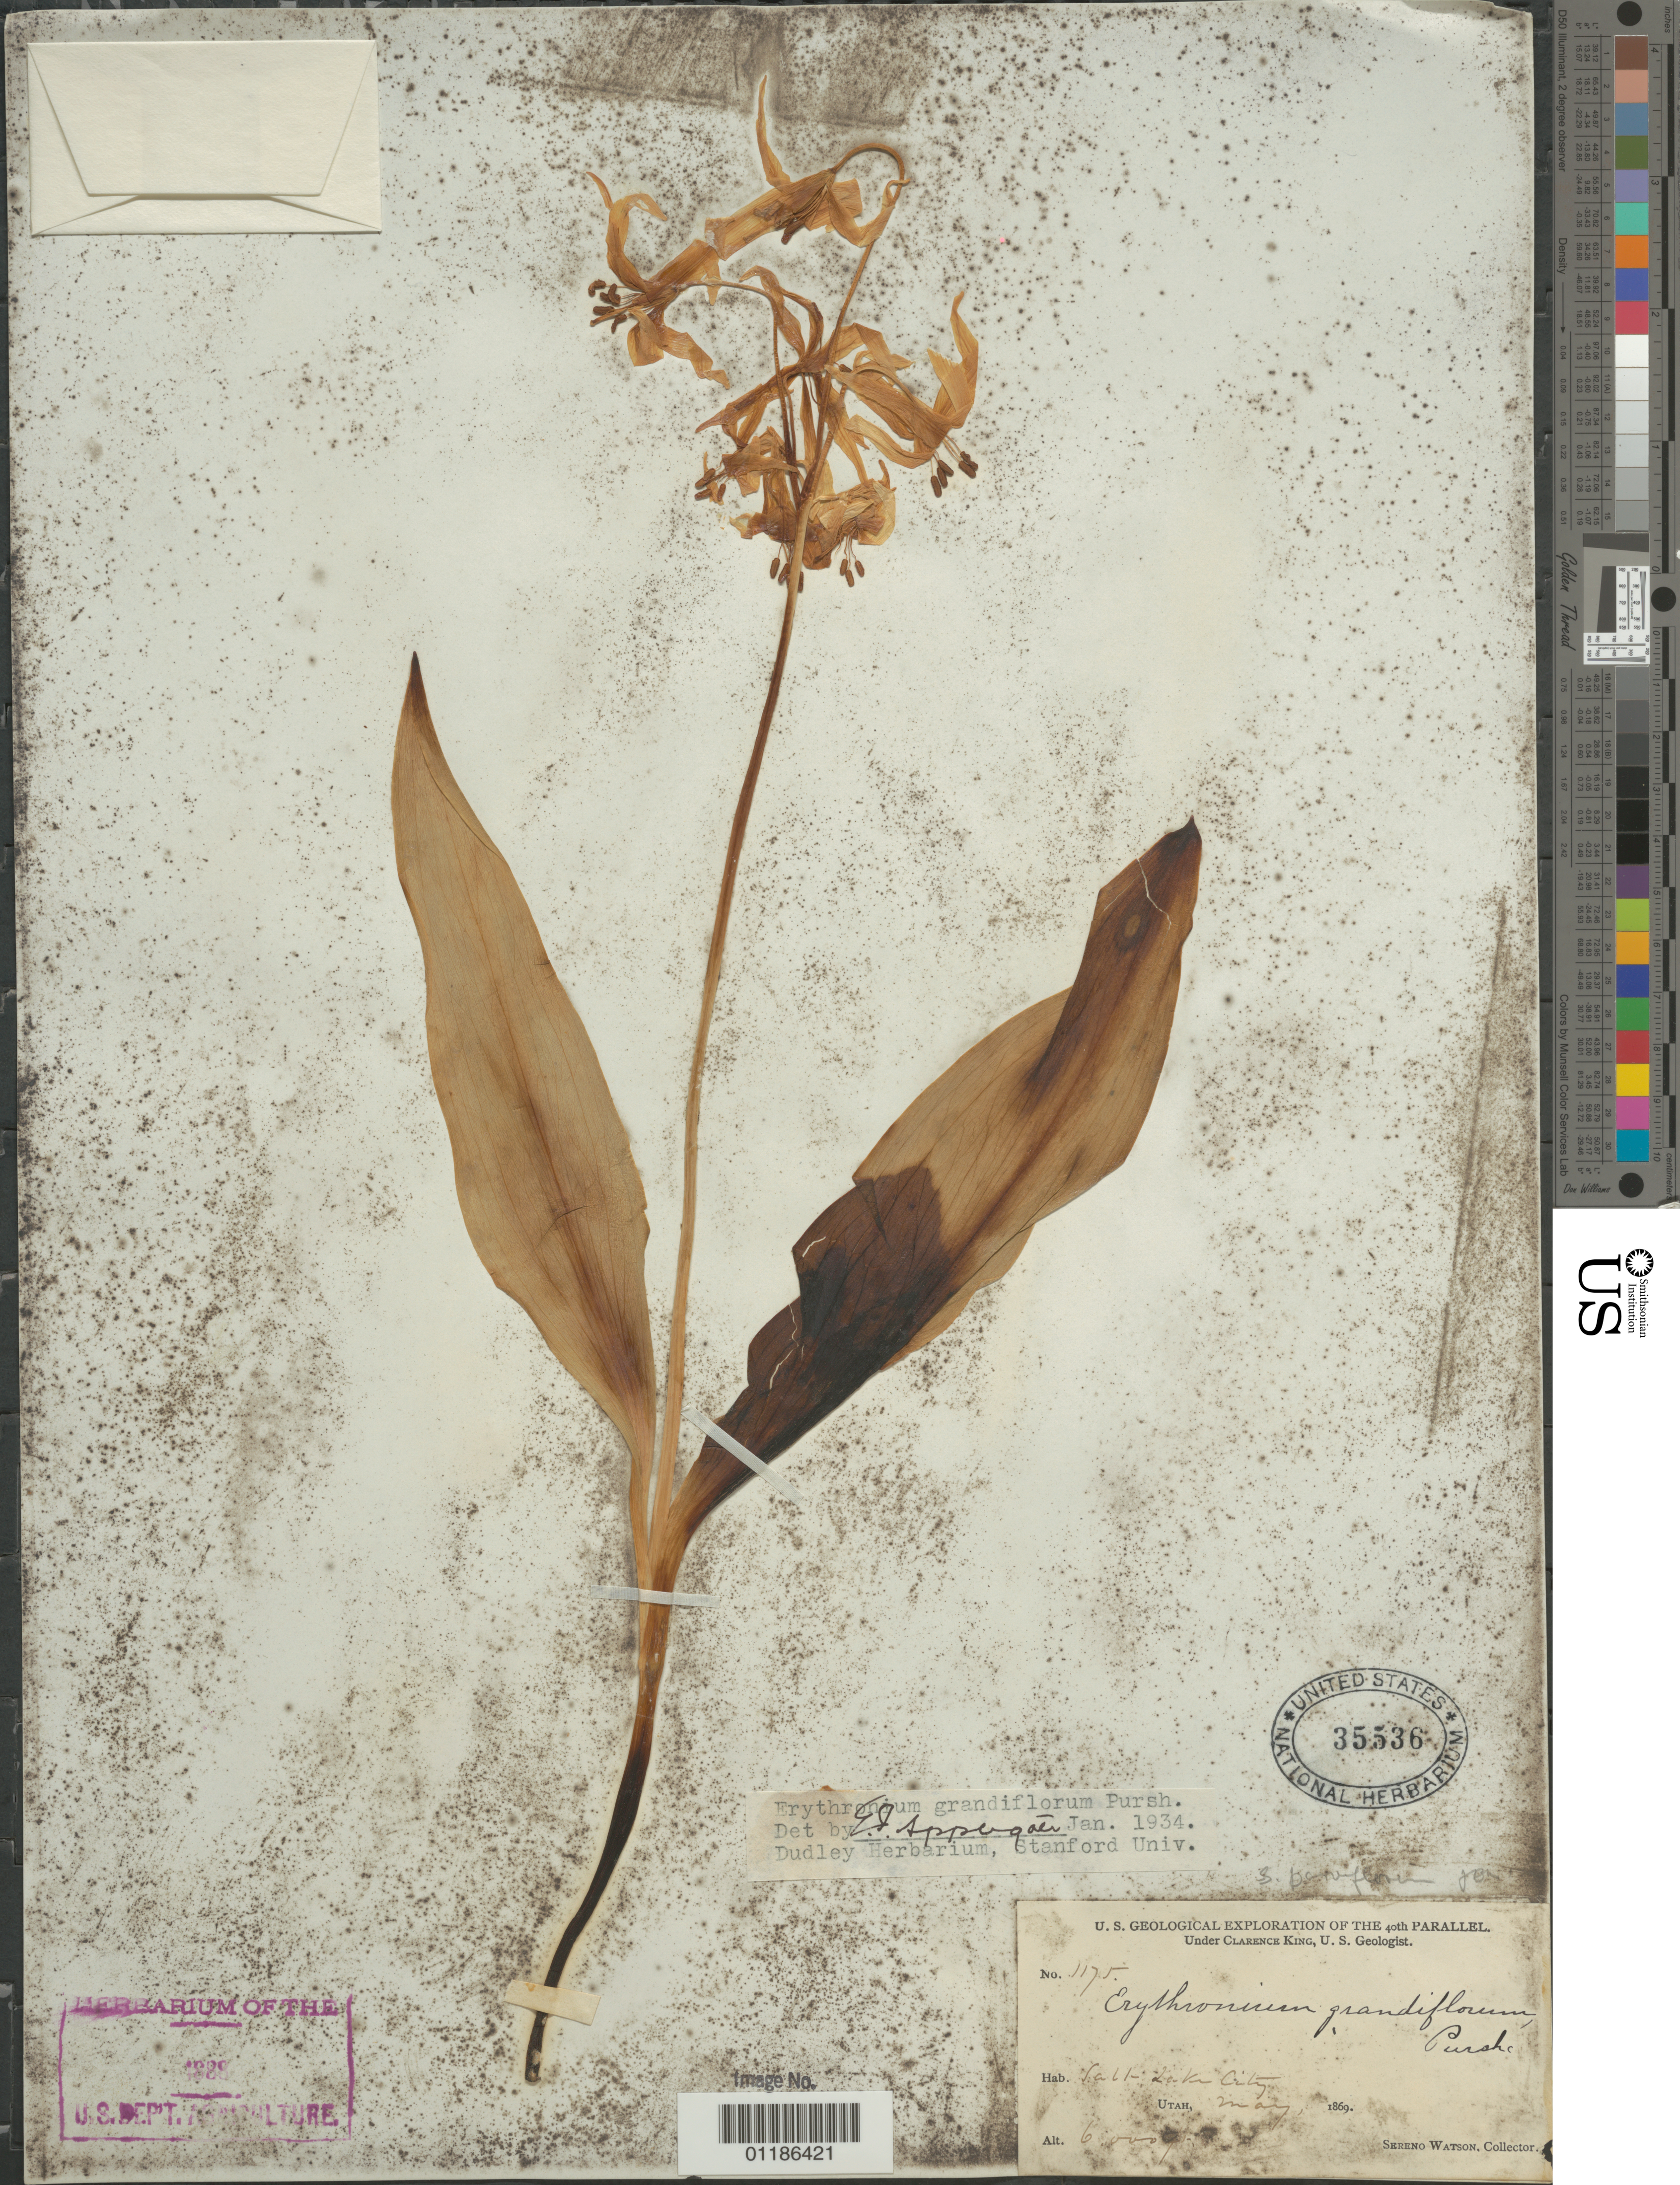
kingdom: Plantae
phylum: Tracheophyta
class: Liliopsida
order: Liliales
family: Liliaceae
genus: Erythronium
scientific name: Erythronium grandiflorum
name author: Pursh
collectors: S. Watson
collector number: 1175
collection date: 1869-05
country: United States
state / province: Utah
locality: Salt Lake City.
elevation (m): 1829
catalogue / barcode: US 35536